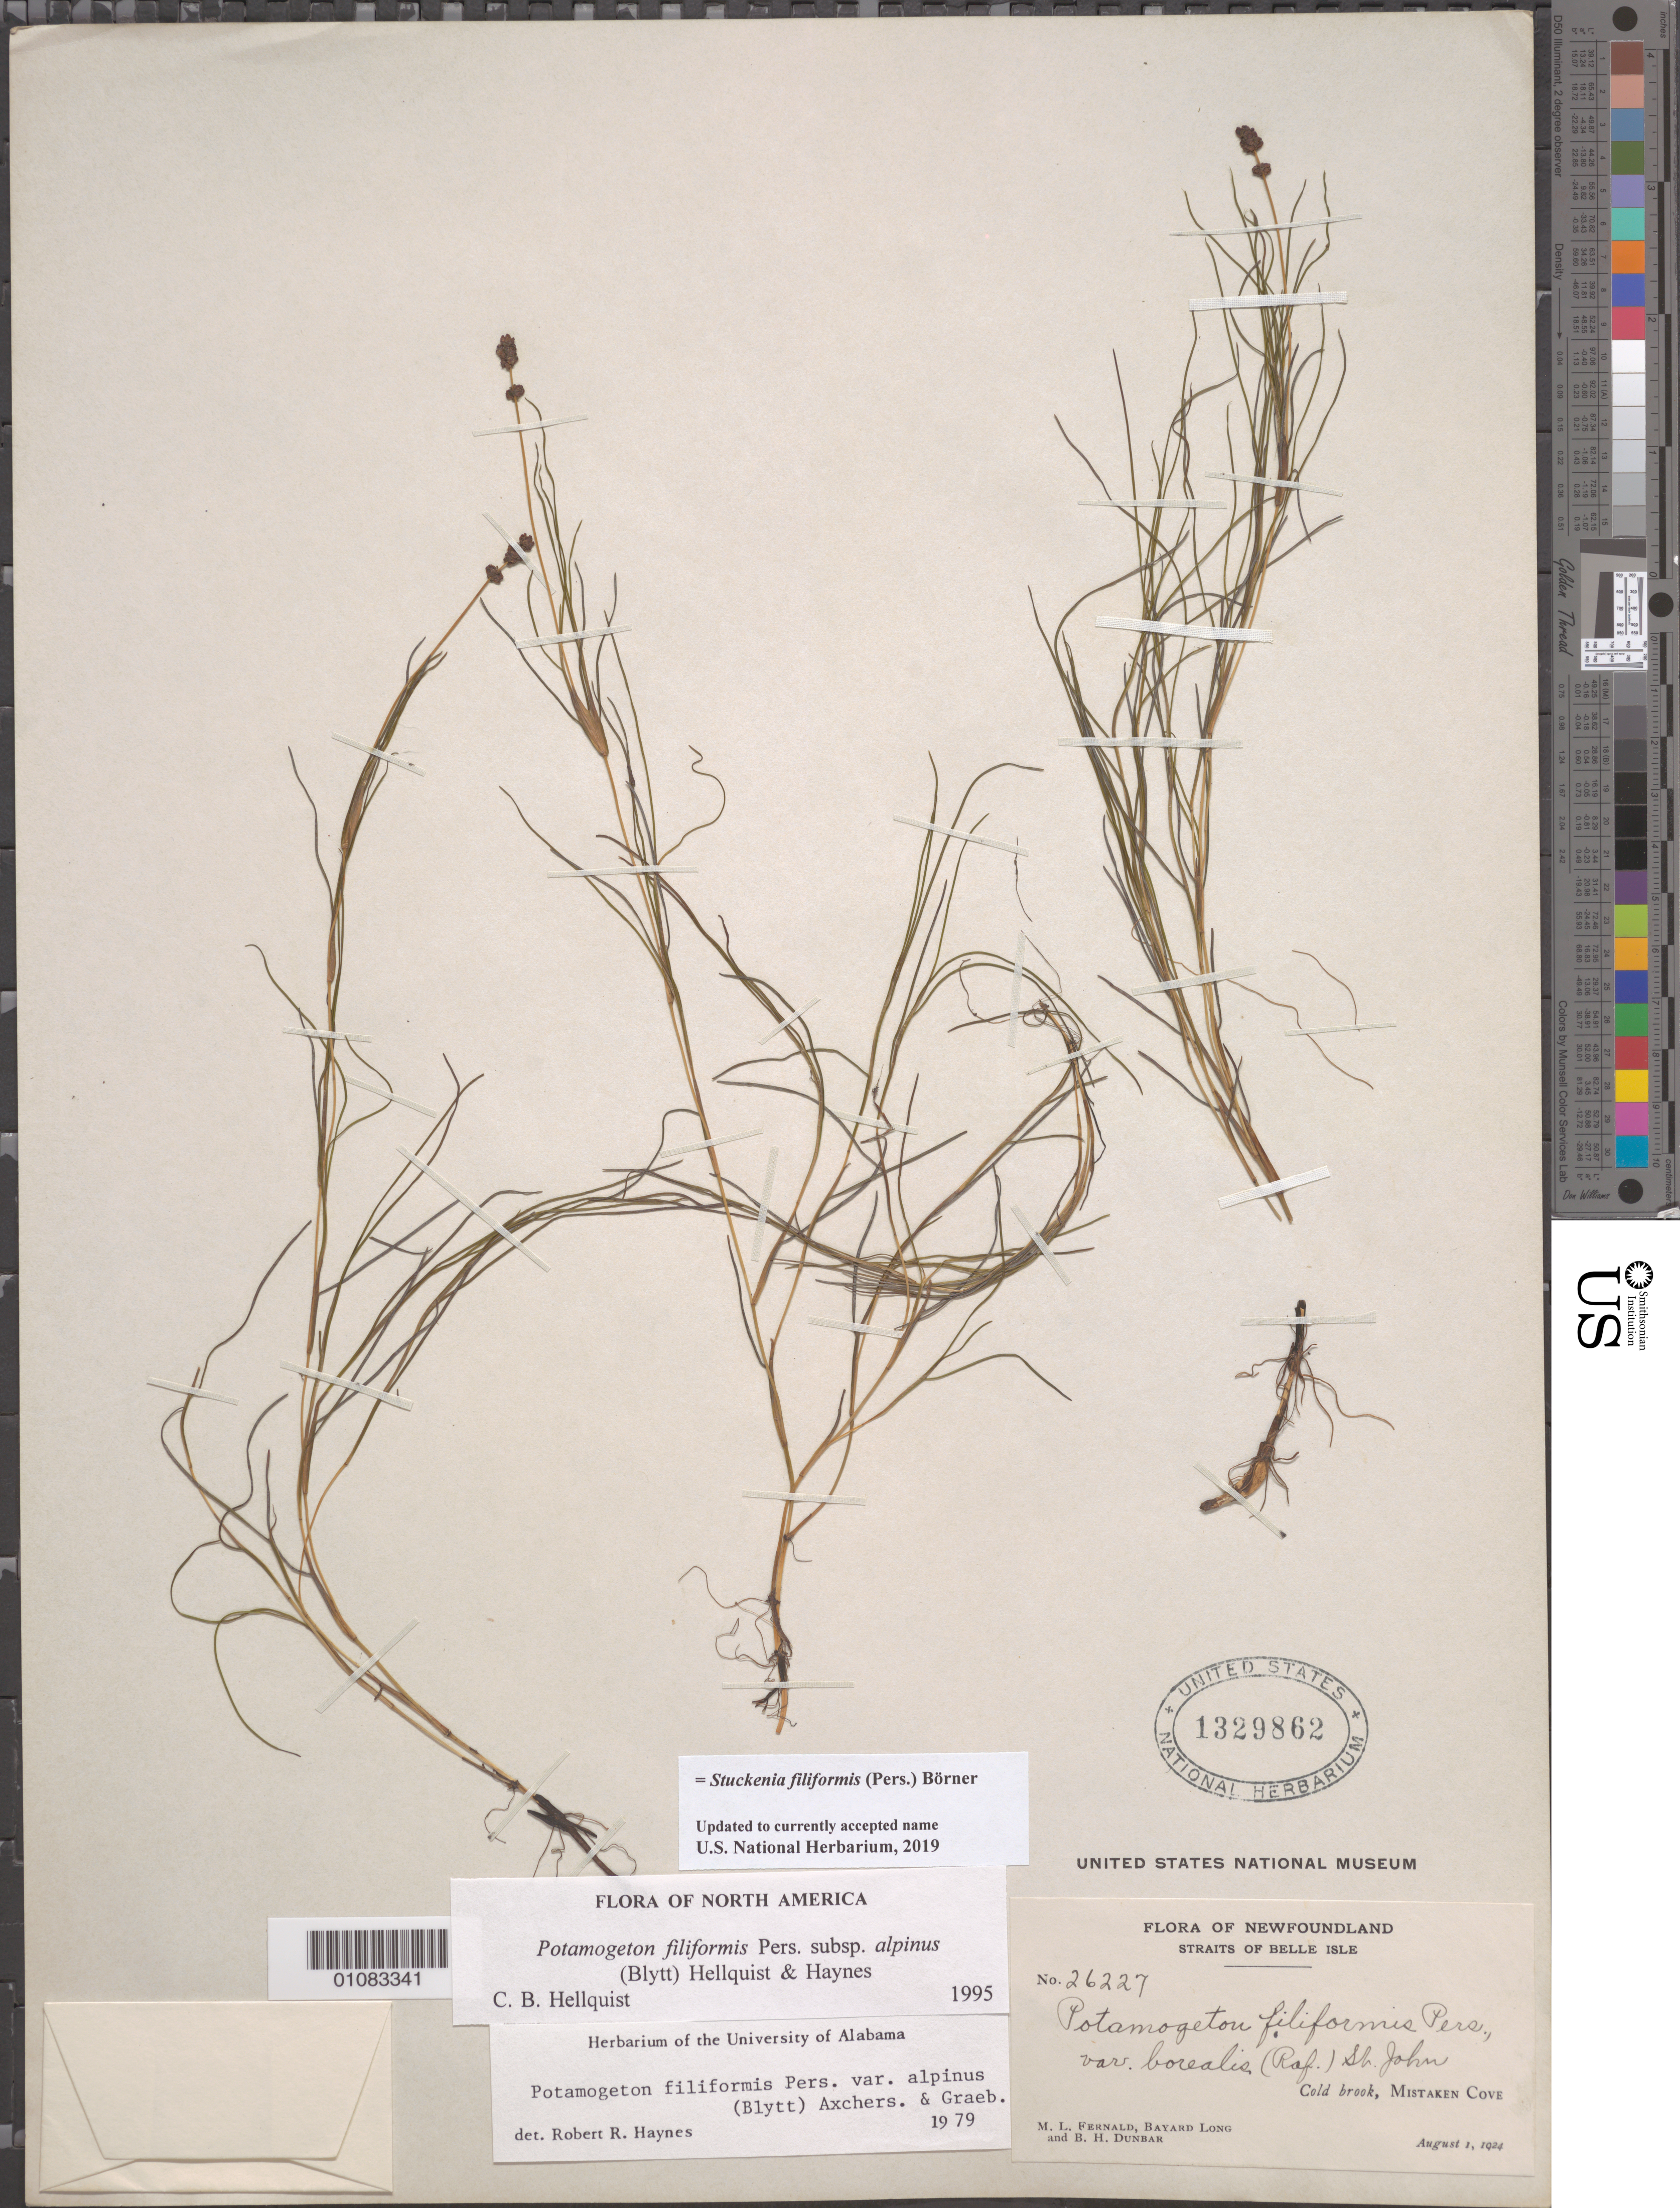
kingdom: Plantae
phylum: Tracheophyta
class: Liliopsida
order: Alismatales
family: Potamogetonaceae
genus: Stuckenia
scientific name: Stuckenia filiformis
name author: (Pers.) Börner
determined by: Strong, Mark T., (BOT), Smithsonian Institution - National Museum of Natural History (UNITED STATES)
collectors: M. L. Fernald, B. H. Long & B. Dunbar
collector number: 26227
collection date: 1924-08-01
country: Canada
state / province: Newfoundland and Labrador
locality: Straits of Belle Isle, Mistaken Cove, Cold Brook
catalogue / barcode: US 1329862